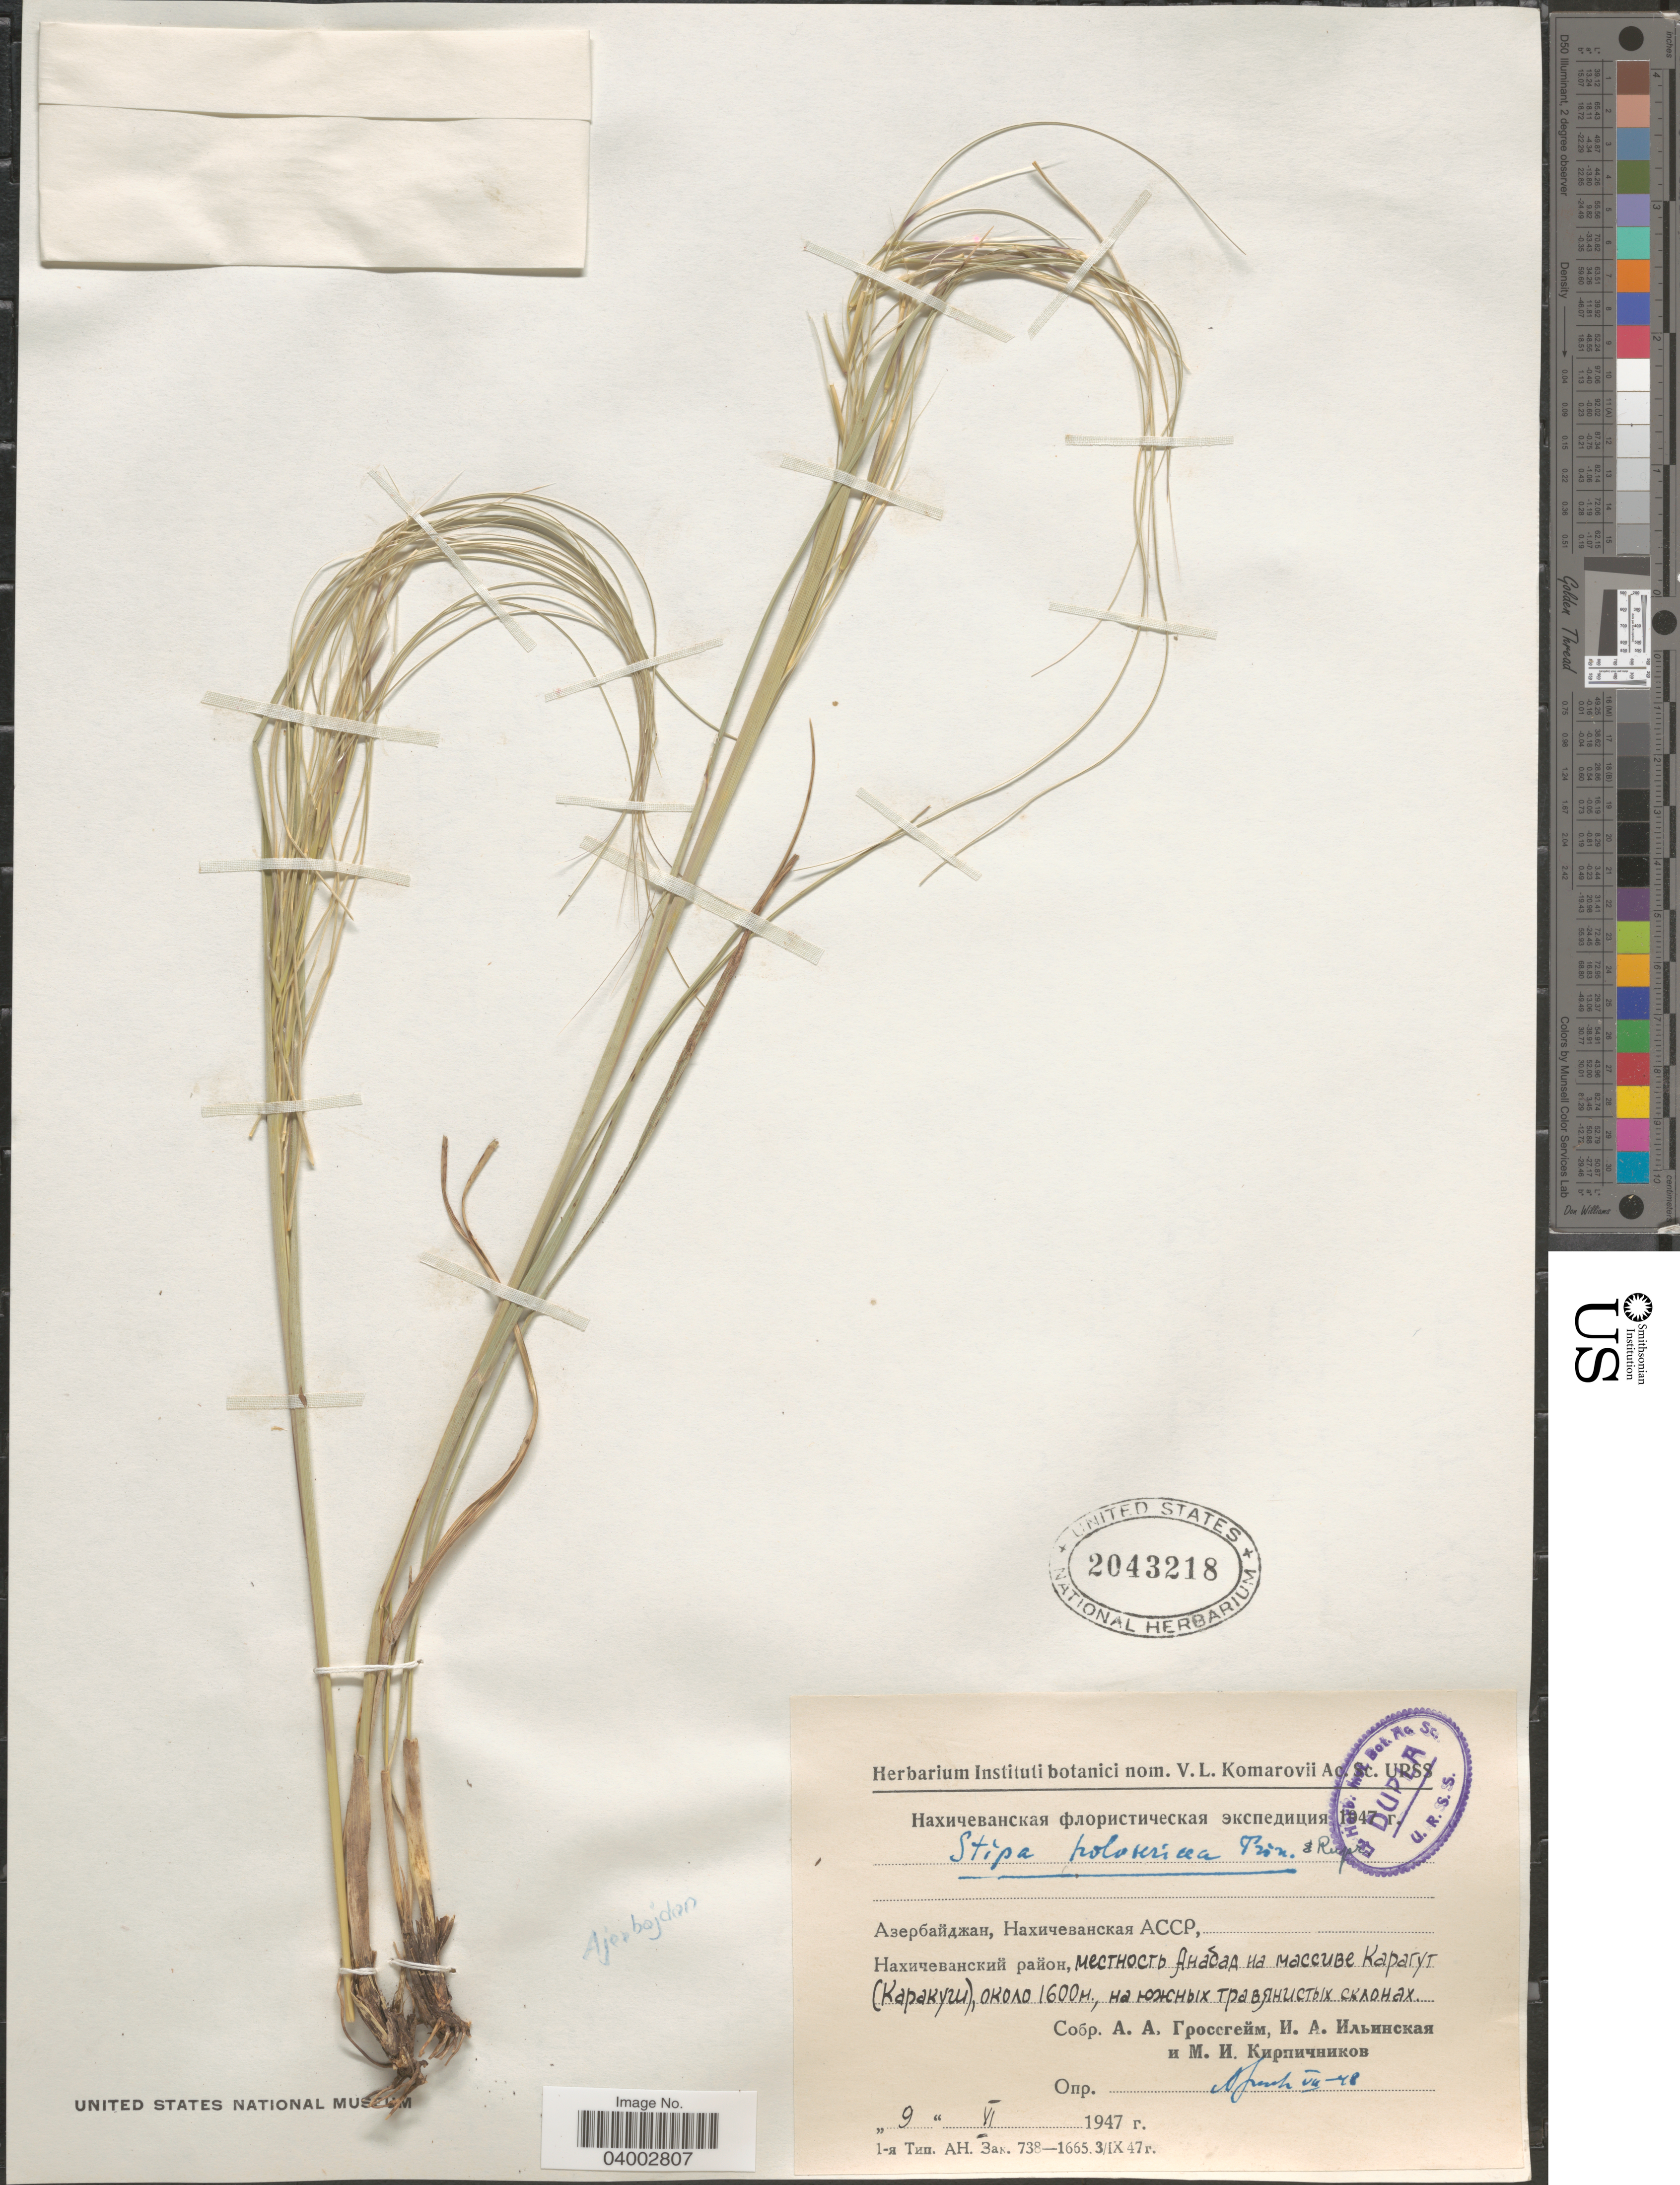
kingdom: Plantae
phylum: Tracheophyta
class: Liliopsida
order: Poales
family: Poaceae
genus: Stipa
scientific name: Stipa holosericea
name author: Trin. & Rupr.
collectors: A. Grossgeim, I. Ilinskaya & M. Kirpichnikov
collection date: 1947-06-09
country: Azerbaijan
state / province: Nakhchivan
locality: Anabad, Massif Qaraqus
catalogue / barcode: US 2043218